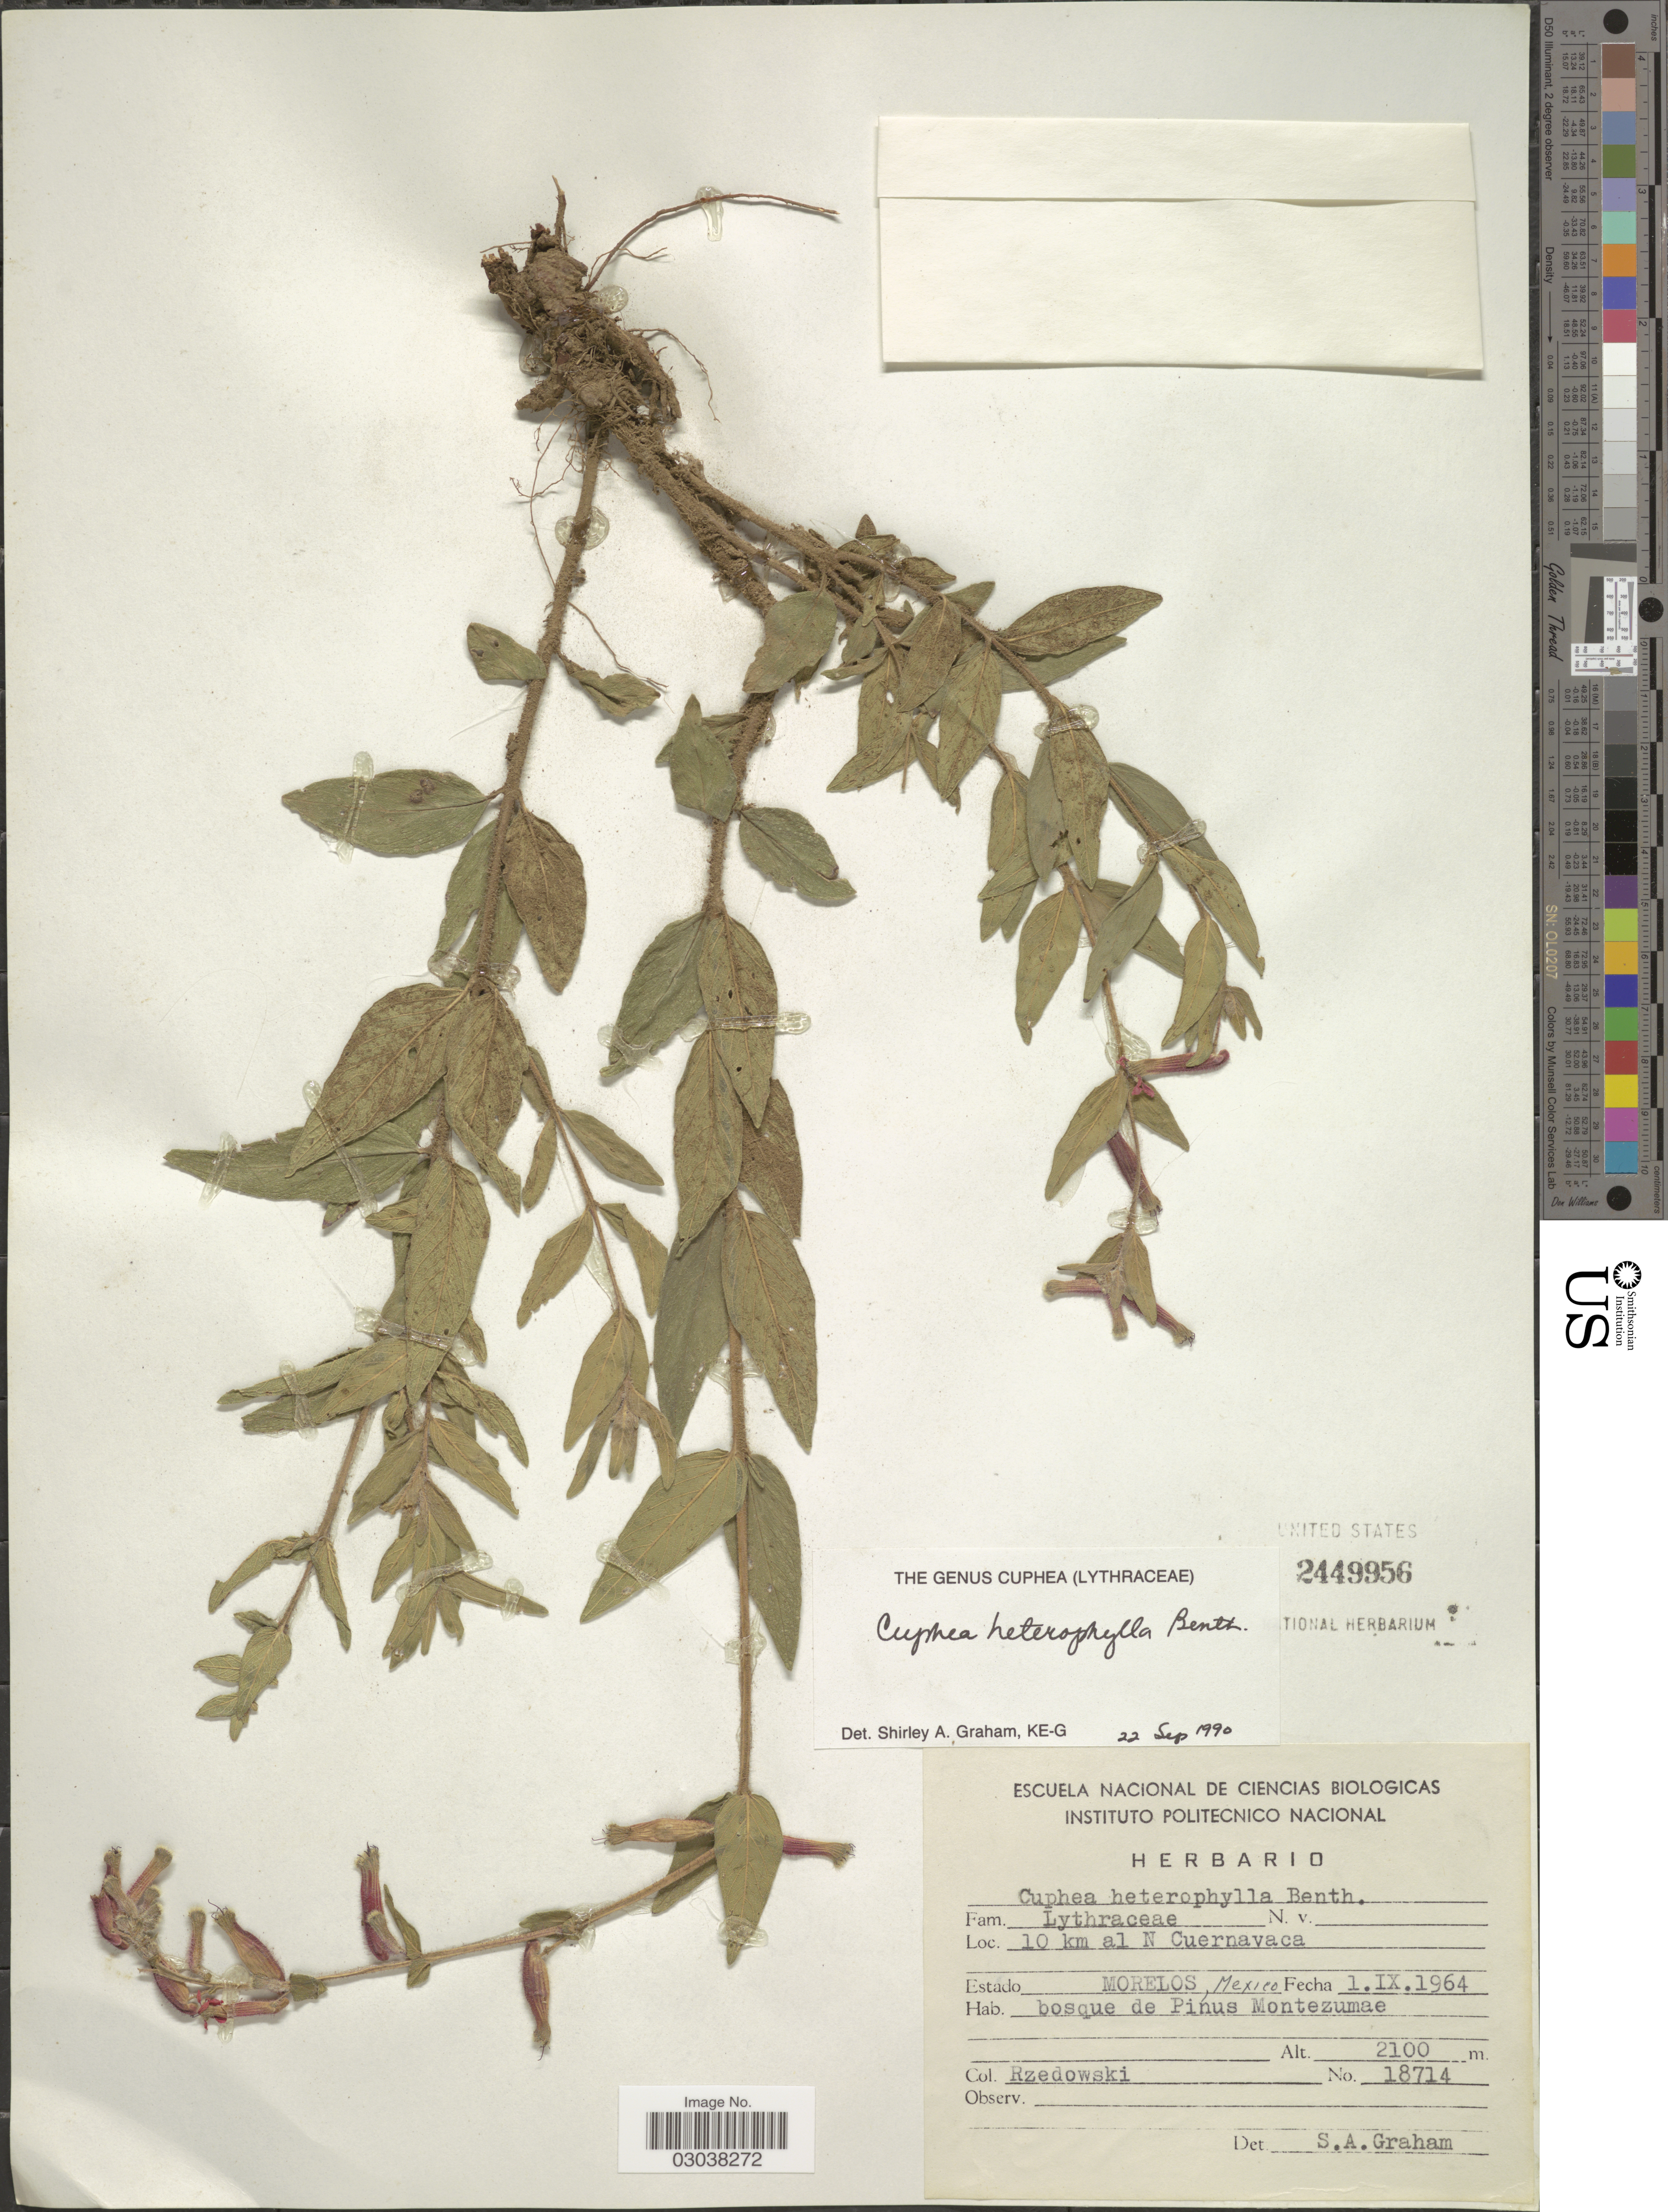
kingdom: Plantae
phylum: Tracheophyta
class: Magnoliopsida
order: Myrtales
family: Lythraceae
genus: Cuphea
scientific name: Cuphea heterophylla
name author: Benth.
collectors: Rzedowski, --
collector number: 18714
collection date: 1964-09-01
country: Mexico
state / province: Morelos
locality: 10 km al N Cuernavaca, bosque de Pinus Montezumae.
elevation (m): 2100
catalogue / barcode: US 2449956